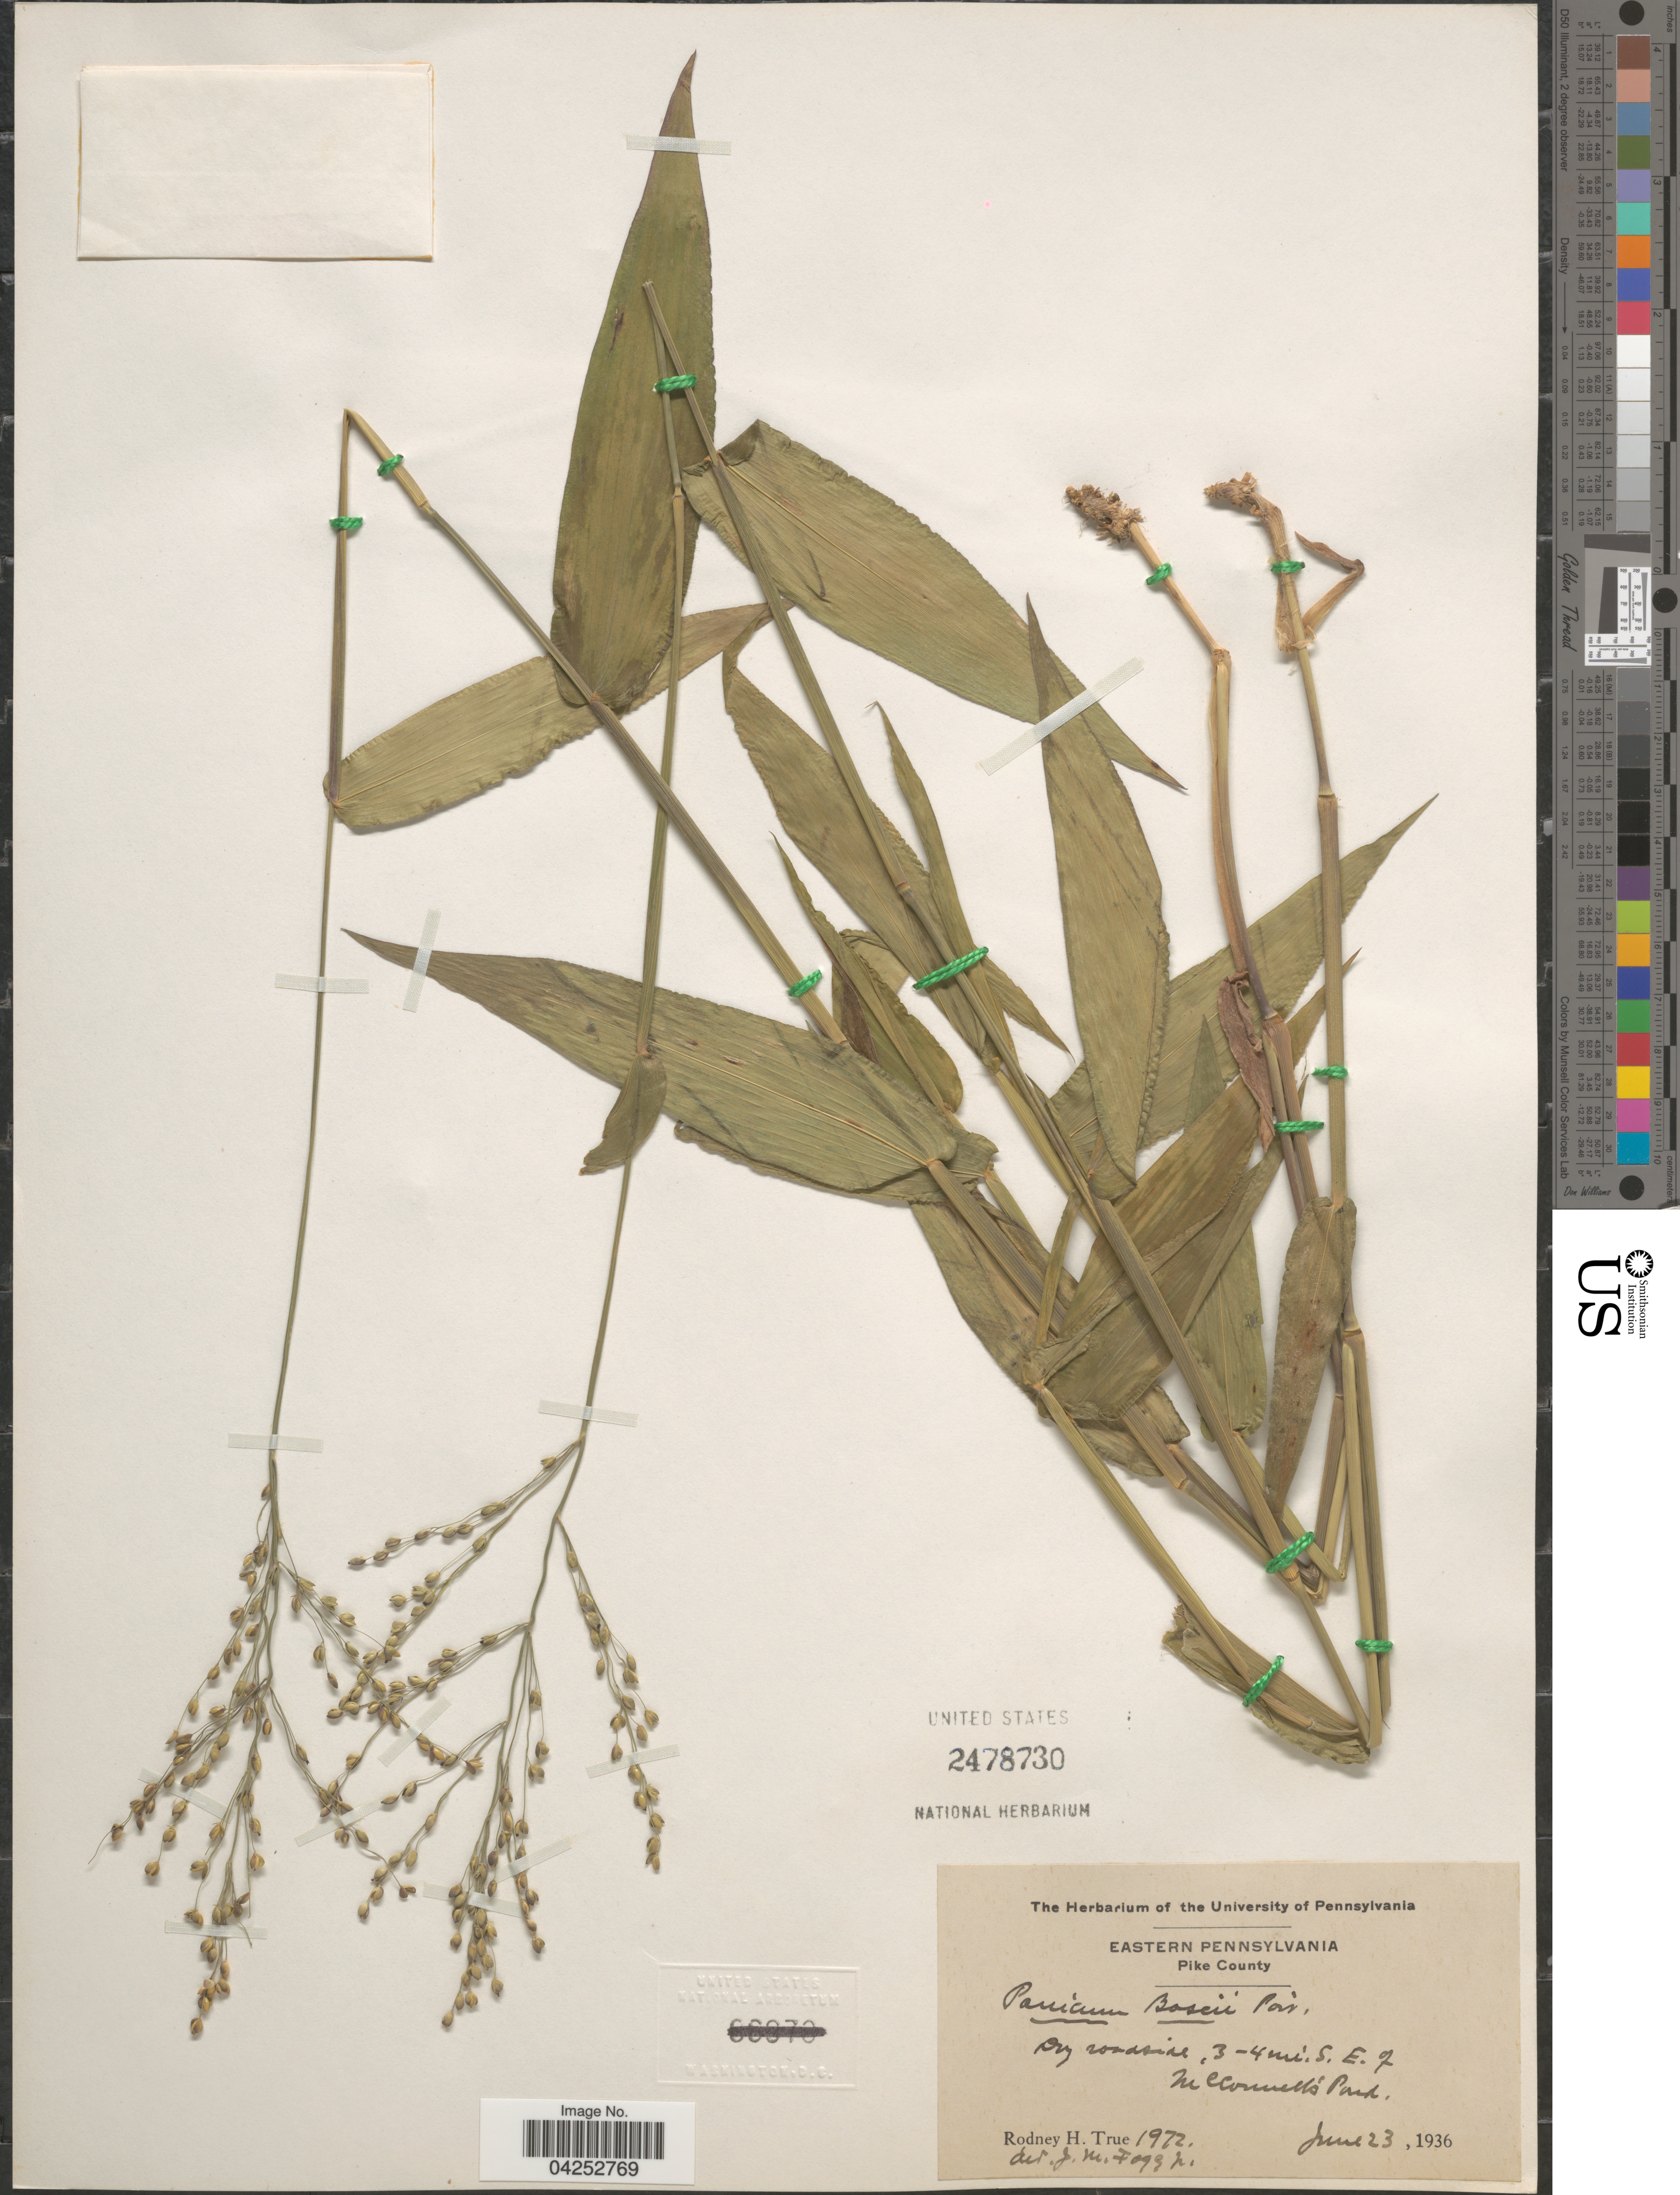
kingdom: Plantae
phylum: Tracheophyta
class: Liliopsida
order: Poales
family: Poaceae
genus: Dichanthelium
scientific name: Dichanthelium boscii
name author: (Poir.) Gould & C.A. Clark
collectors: R. H. True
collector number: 1922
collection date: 1936-06-23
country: United States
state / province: Pennsylvania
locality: Eastern Pennsylvania. Pike County. Dry roadside, 3-4 mi. S. E. of McConnell's Park.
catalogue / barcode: US 2478730